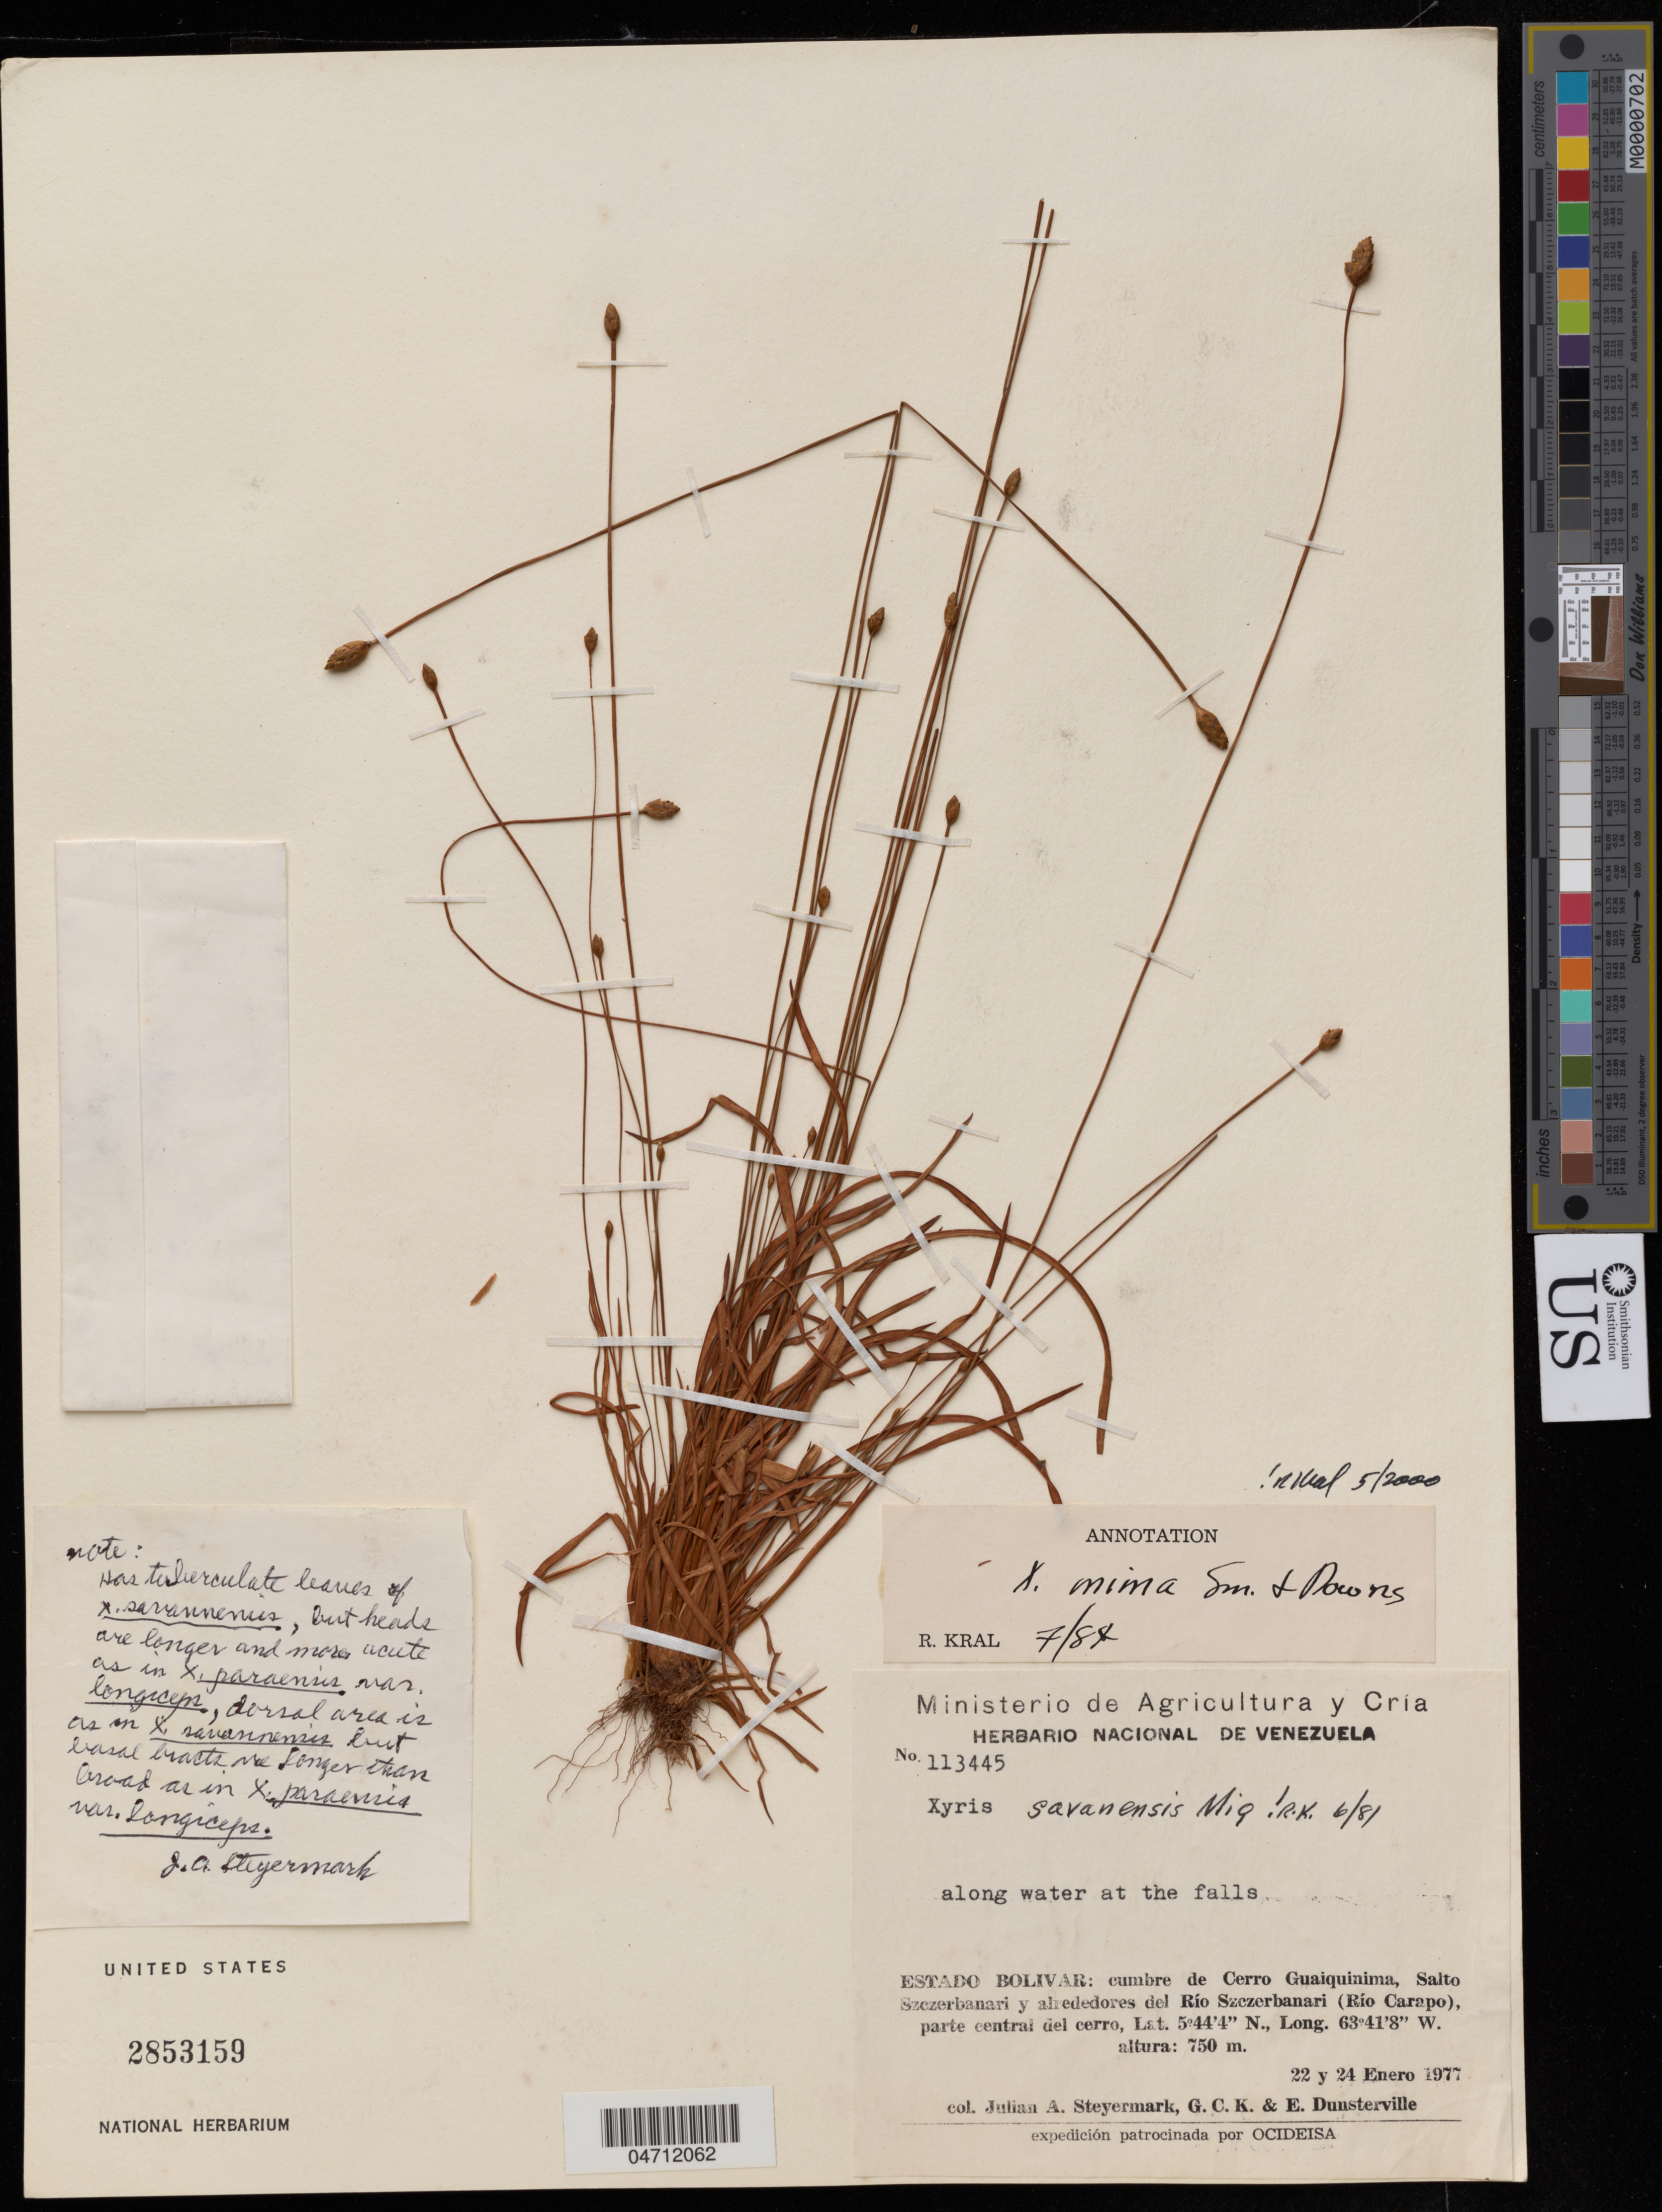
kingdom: Plantae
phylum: Tracheophyta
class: Liliopsida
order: Poales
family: Xyridaceae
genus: Xyris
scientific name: Xyris mima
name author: L.B. Sm. & Downs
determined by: Kral, R.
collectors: J. Steyermark, G. C. K. Dunsterville & E. Dunsterville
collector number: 113445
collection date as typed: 22 Jan 1977 and 24 Jan 1977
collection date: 1977-01-22,1977-01-24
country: Venezuela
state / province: Bolívar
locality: Estado Bolivar: cumbre de Cerro Guaiquinima, Salto Szczerbanari y alrededores del Río Szczerbanari (Río Carapo), parte central del cerro.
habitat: Along water at the falls.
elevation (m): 750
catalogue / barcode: US 2853159